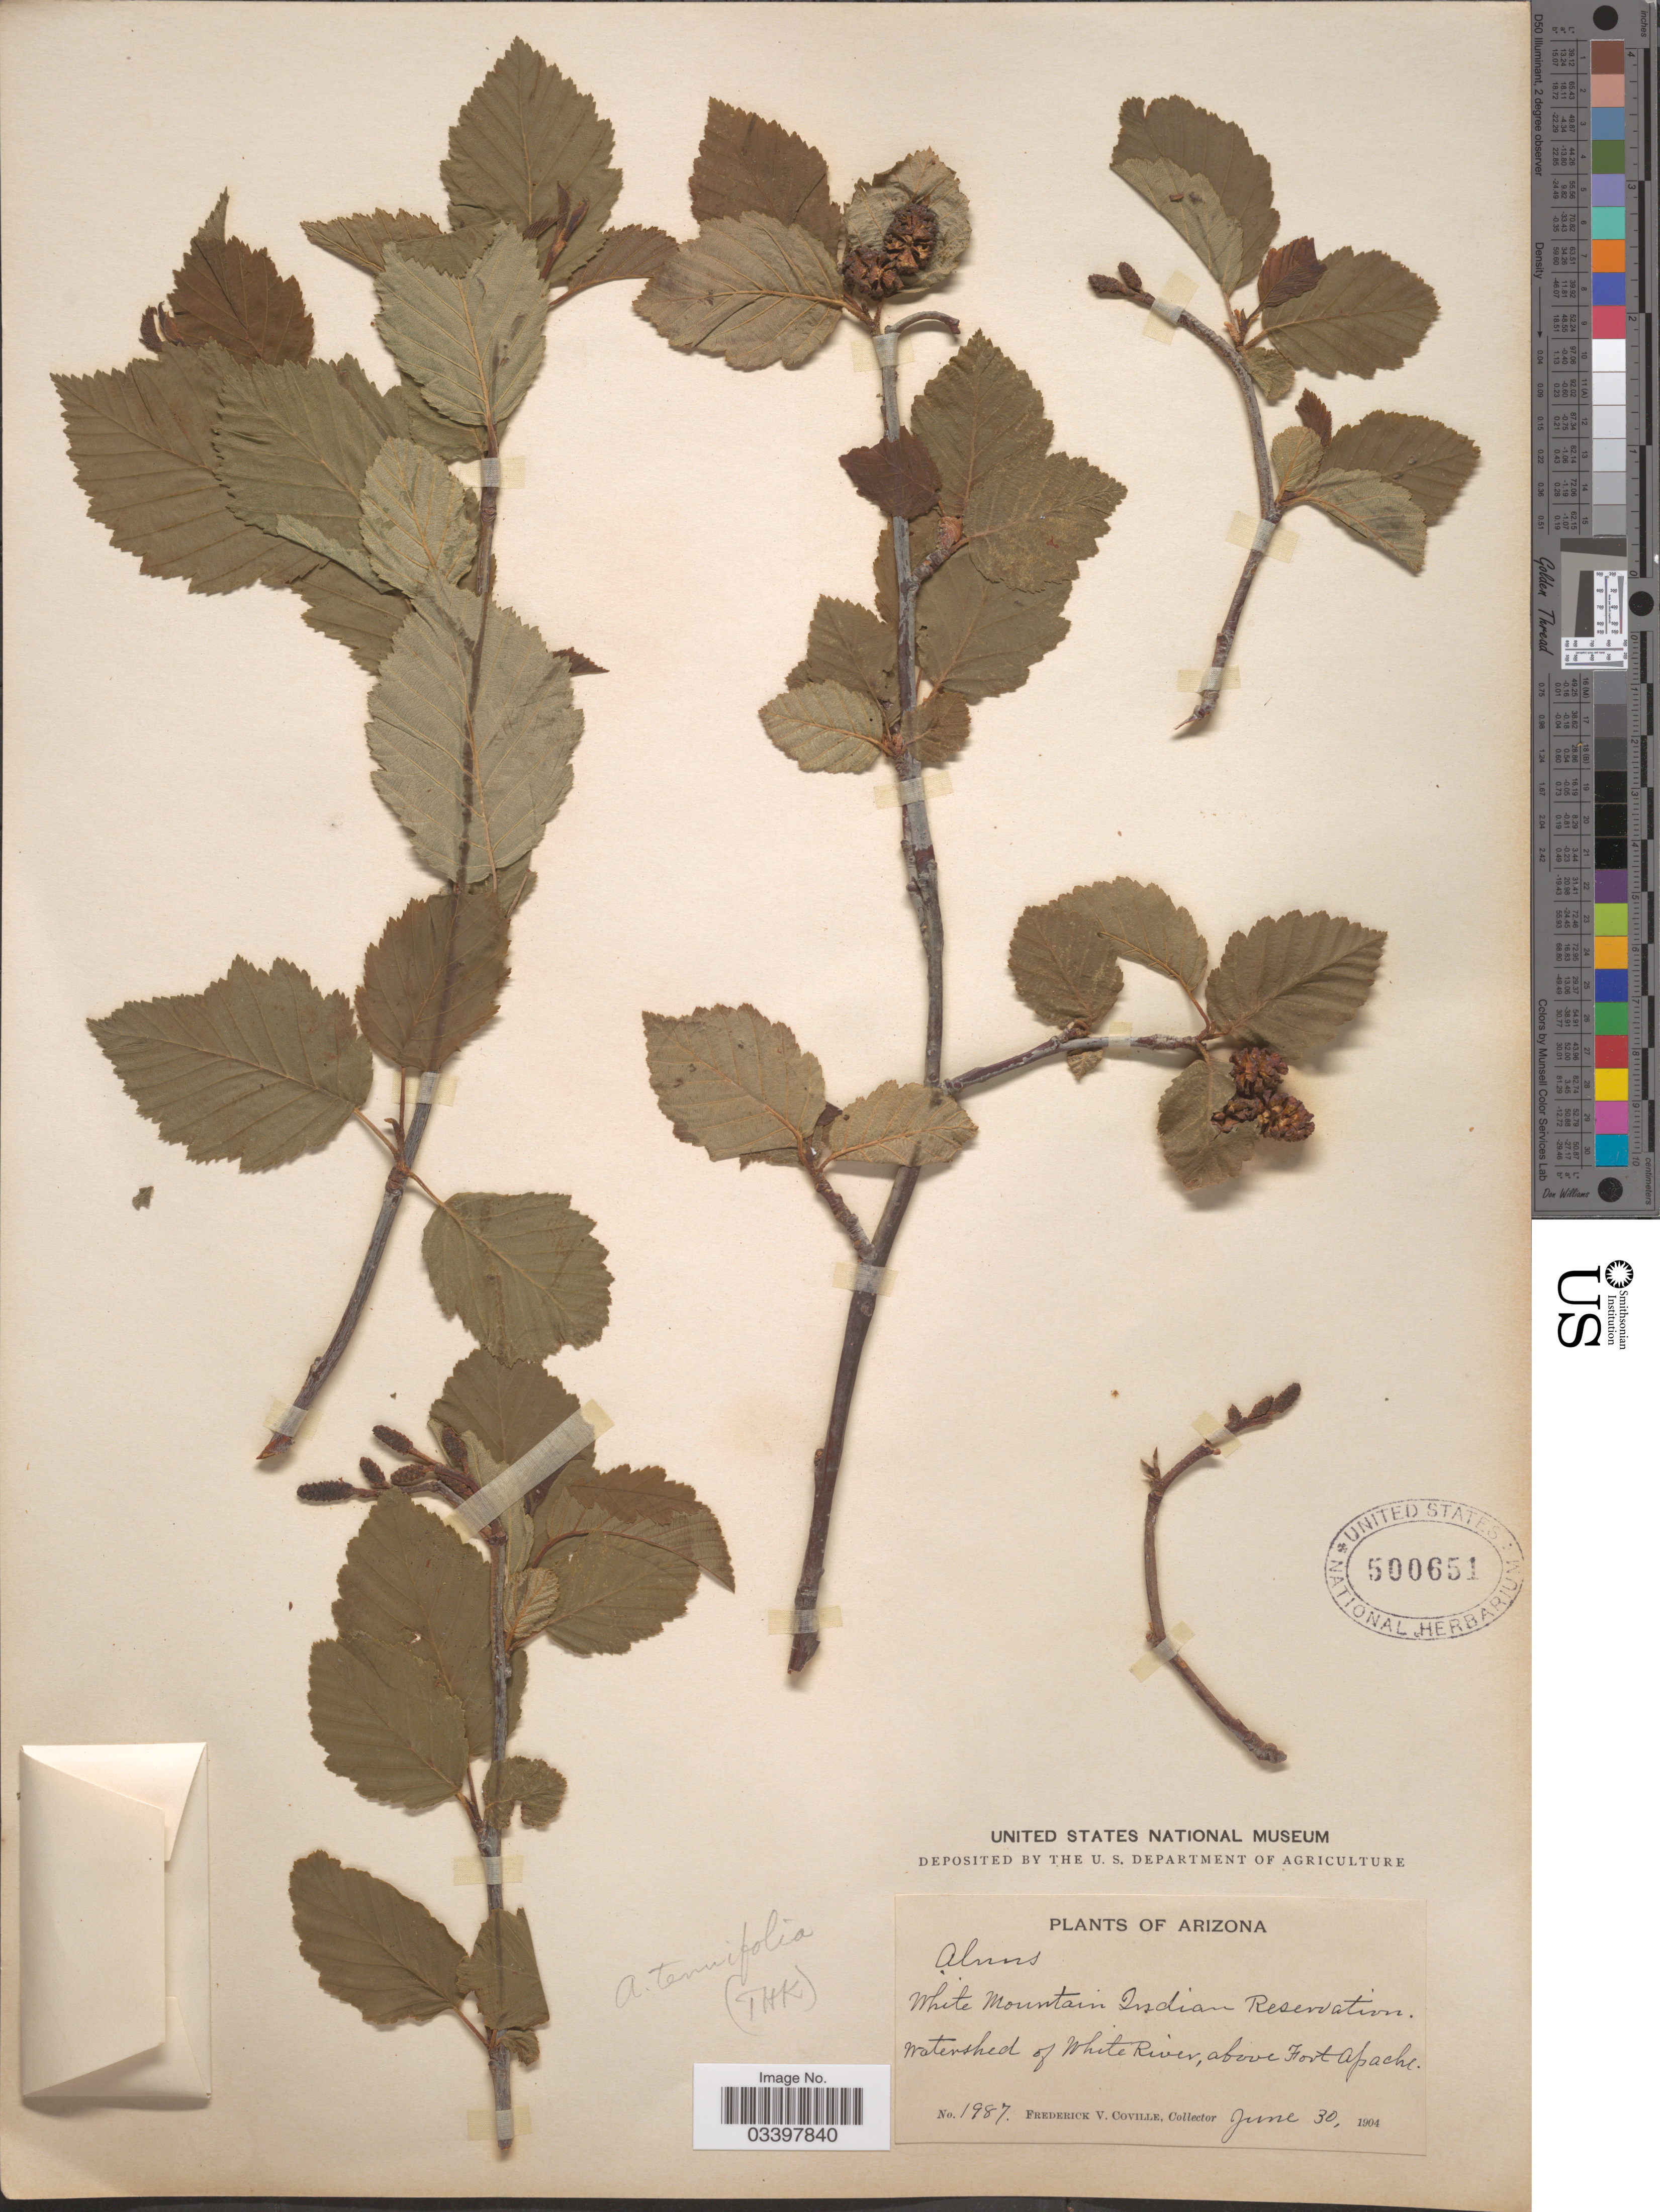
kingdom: Plantae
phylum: Tracheophyta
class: Magnoliopsida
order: Fagales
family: Betulaceae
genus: Alnus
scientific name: Alnus incana subsp. tenuifolia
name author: (Nutt.) Breitung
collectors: F. V. Coville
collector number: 1987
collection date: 1904-06-30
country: United States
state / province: Arizona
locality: White Mountain Indian Reservation. Watershed of White River, above Fort Apache.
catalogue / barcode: US 500651